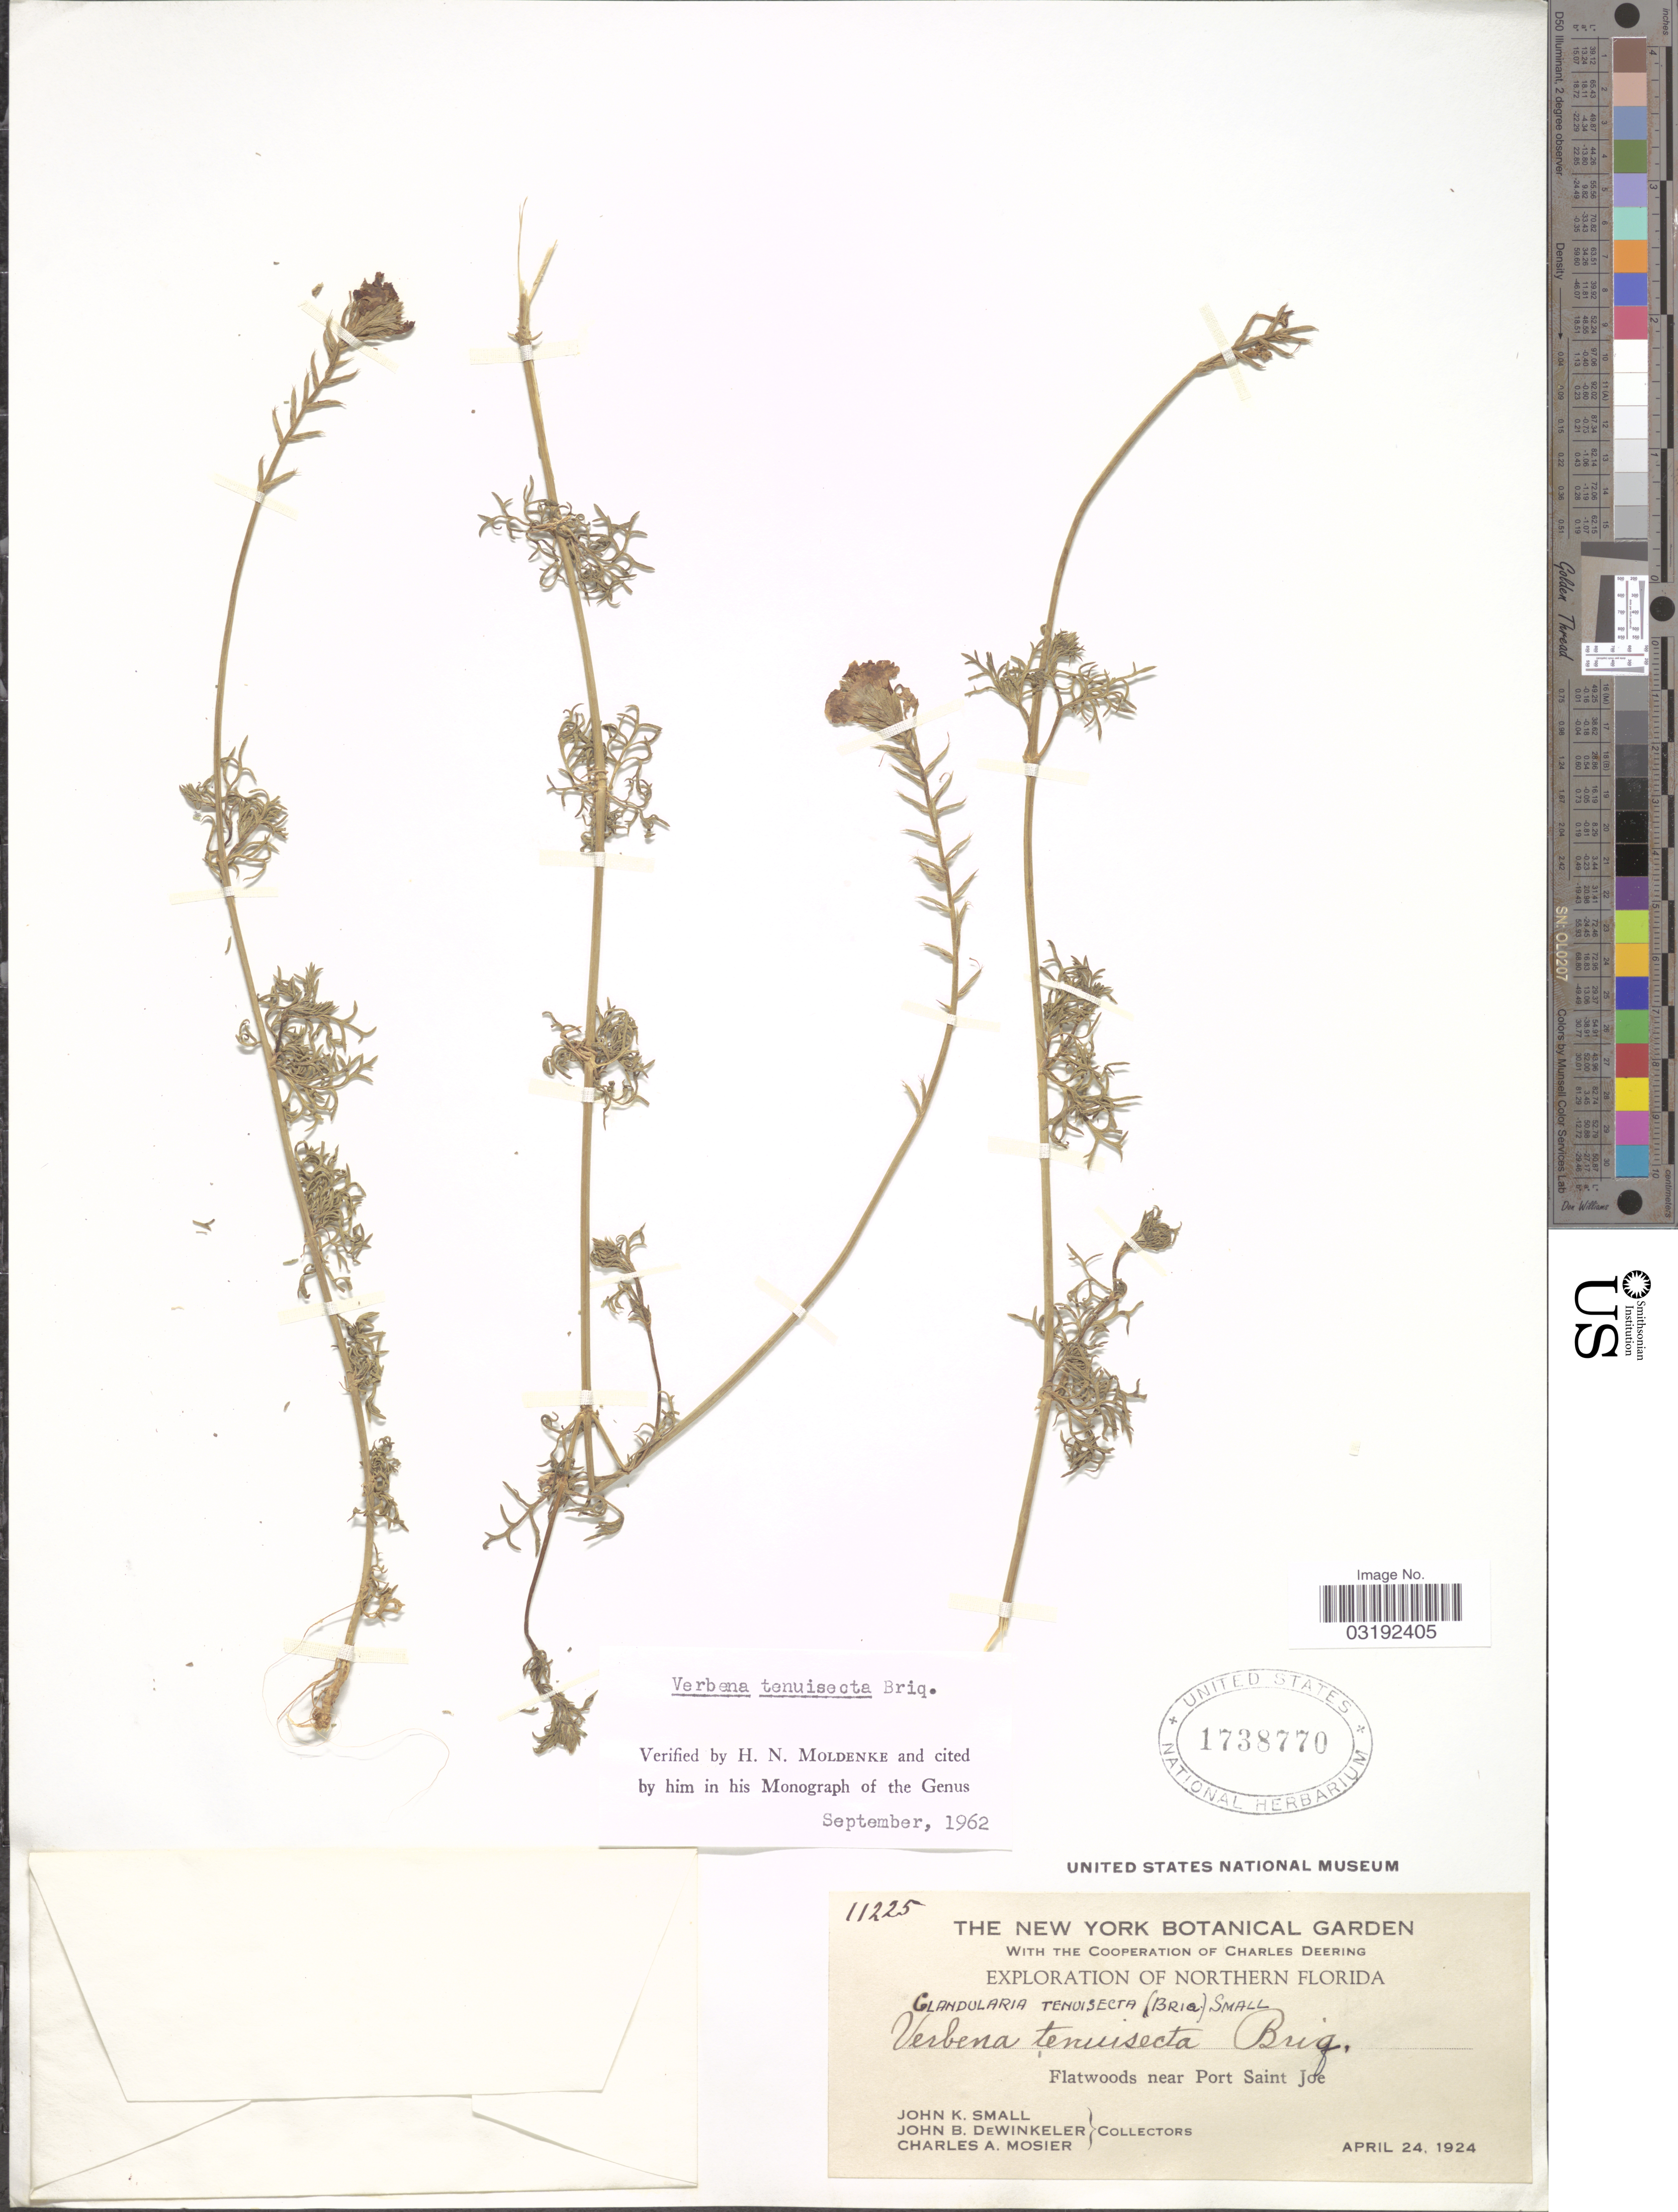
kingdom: Plantae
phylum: Tracheophyta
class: Magnoliopsida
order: Lamiales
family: Verbenaceae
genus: Verbena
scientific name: Verbena tenuisecta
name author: Briq.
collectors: J. K. Small, J. B. Dewinkeler & C. A. Mosier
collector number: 11225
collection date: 1924-04-24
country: United States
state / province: Florida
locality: Northern Florida, Flatwoods near Port Saint Joe.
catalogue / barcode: US 1738770